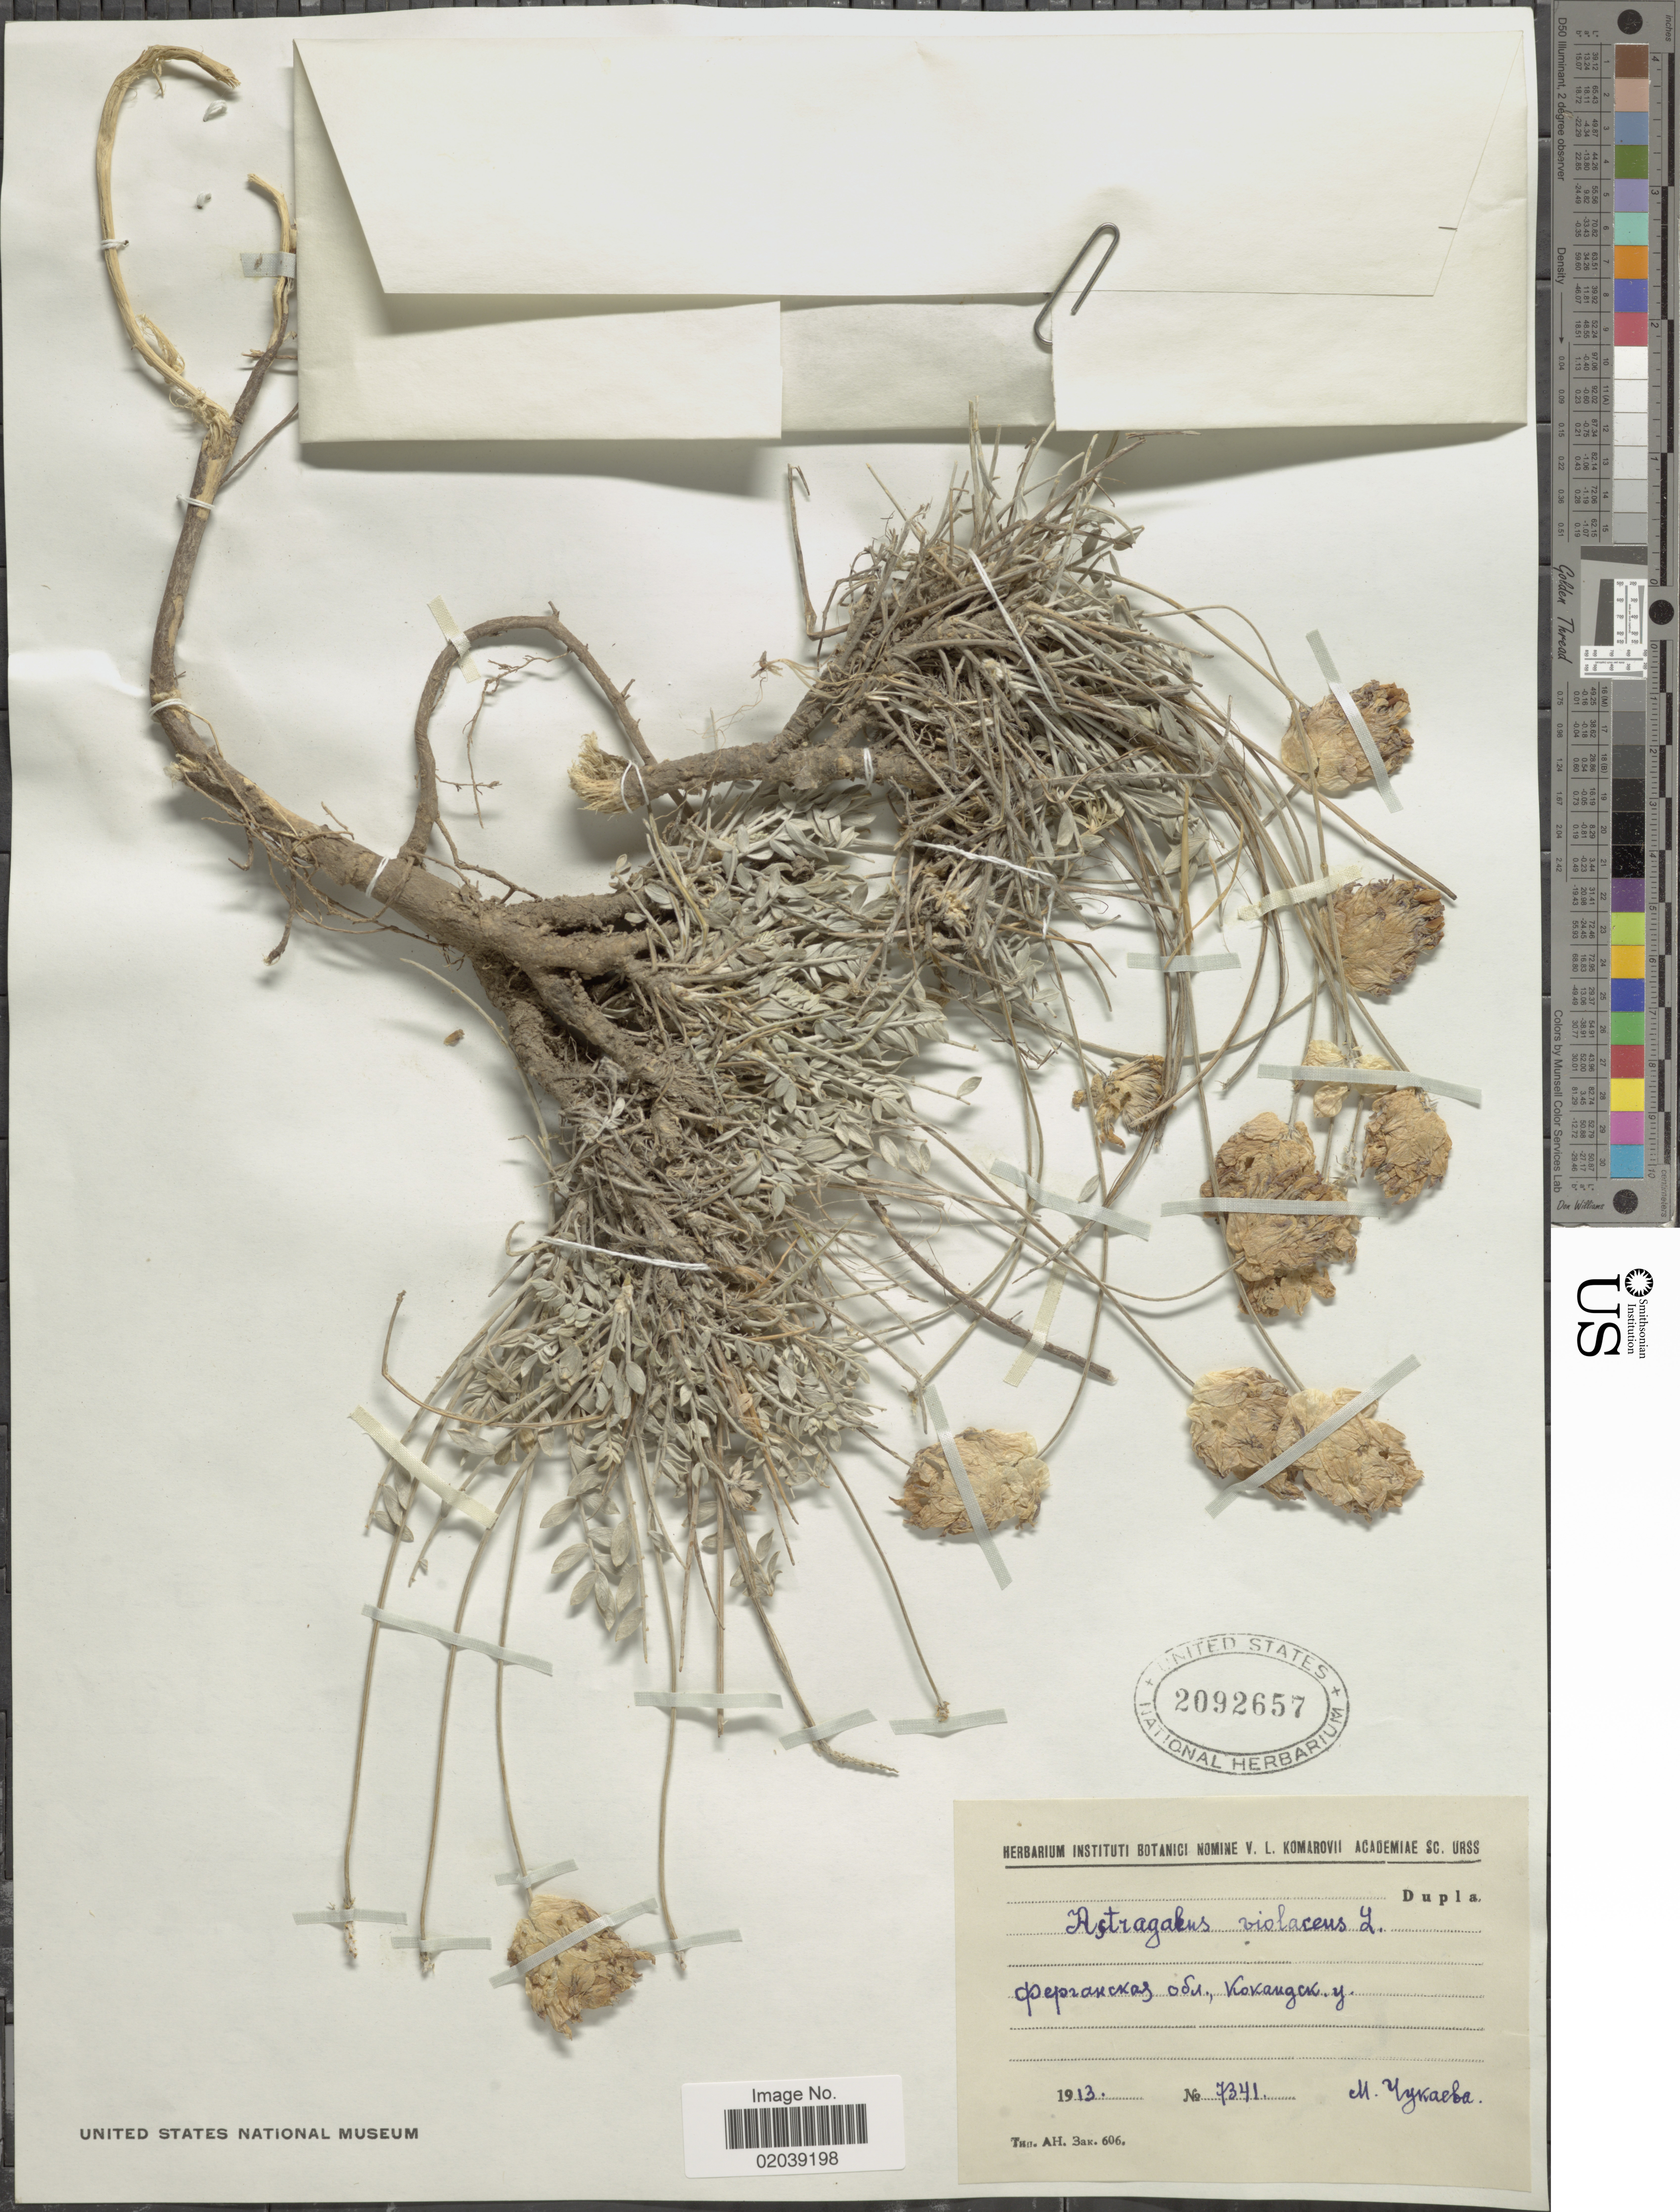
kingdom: Plantae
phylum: Tracheophyta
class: Magnoliopsida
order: Fabales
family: Fabaceae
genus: Astragalus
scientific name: Astragalus violaceus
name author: Basilevskaja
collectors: M. Chukaeva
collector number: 7341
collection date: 1913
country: Uzbekistan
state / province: Farg'ona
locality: Kokand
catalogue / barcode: US 2092657